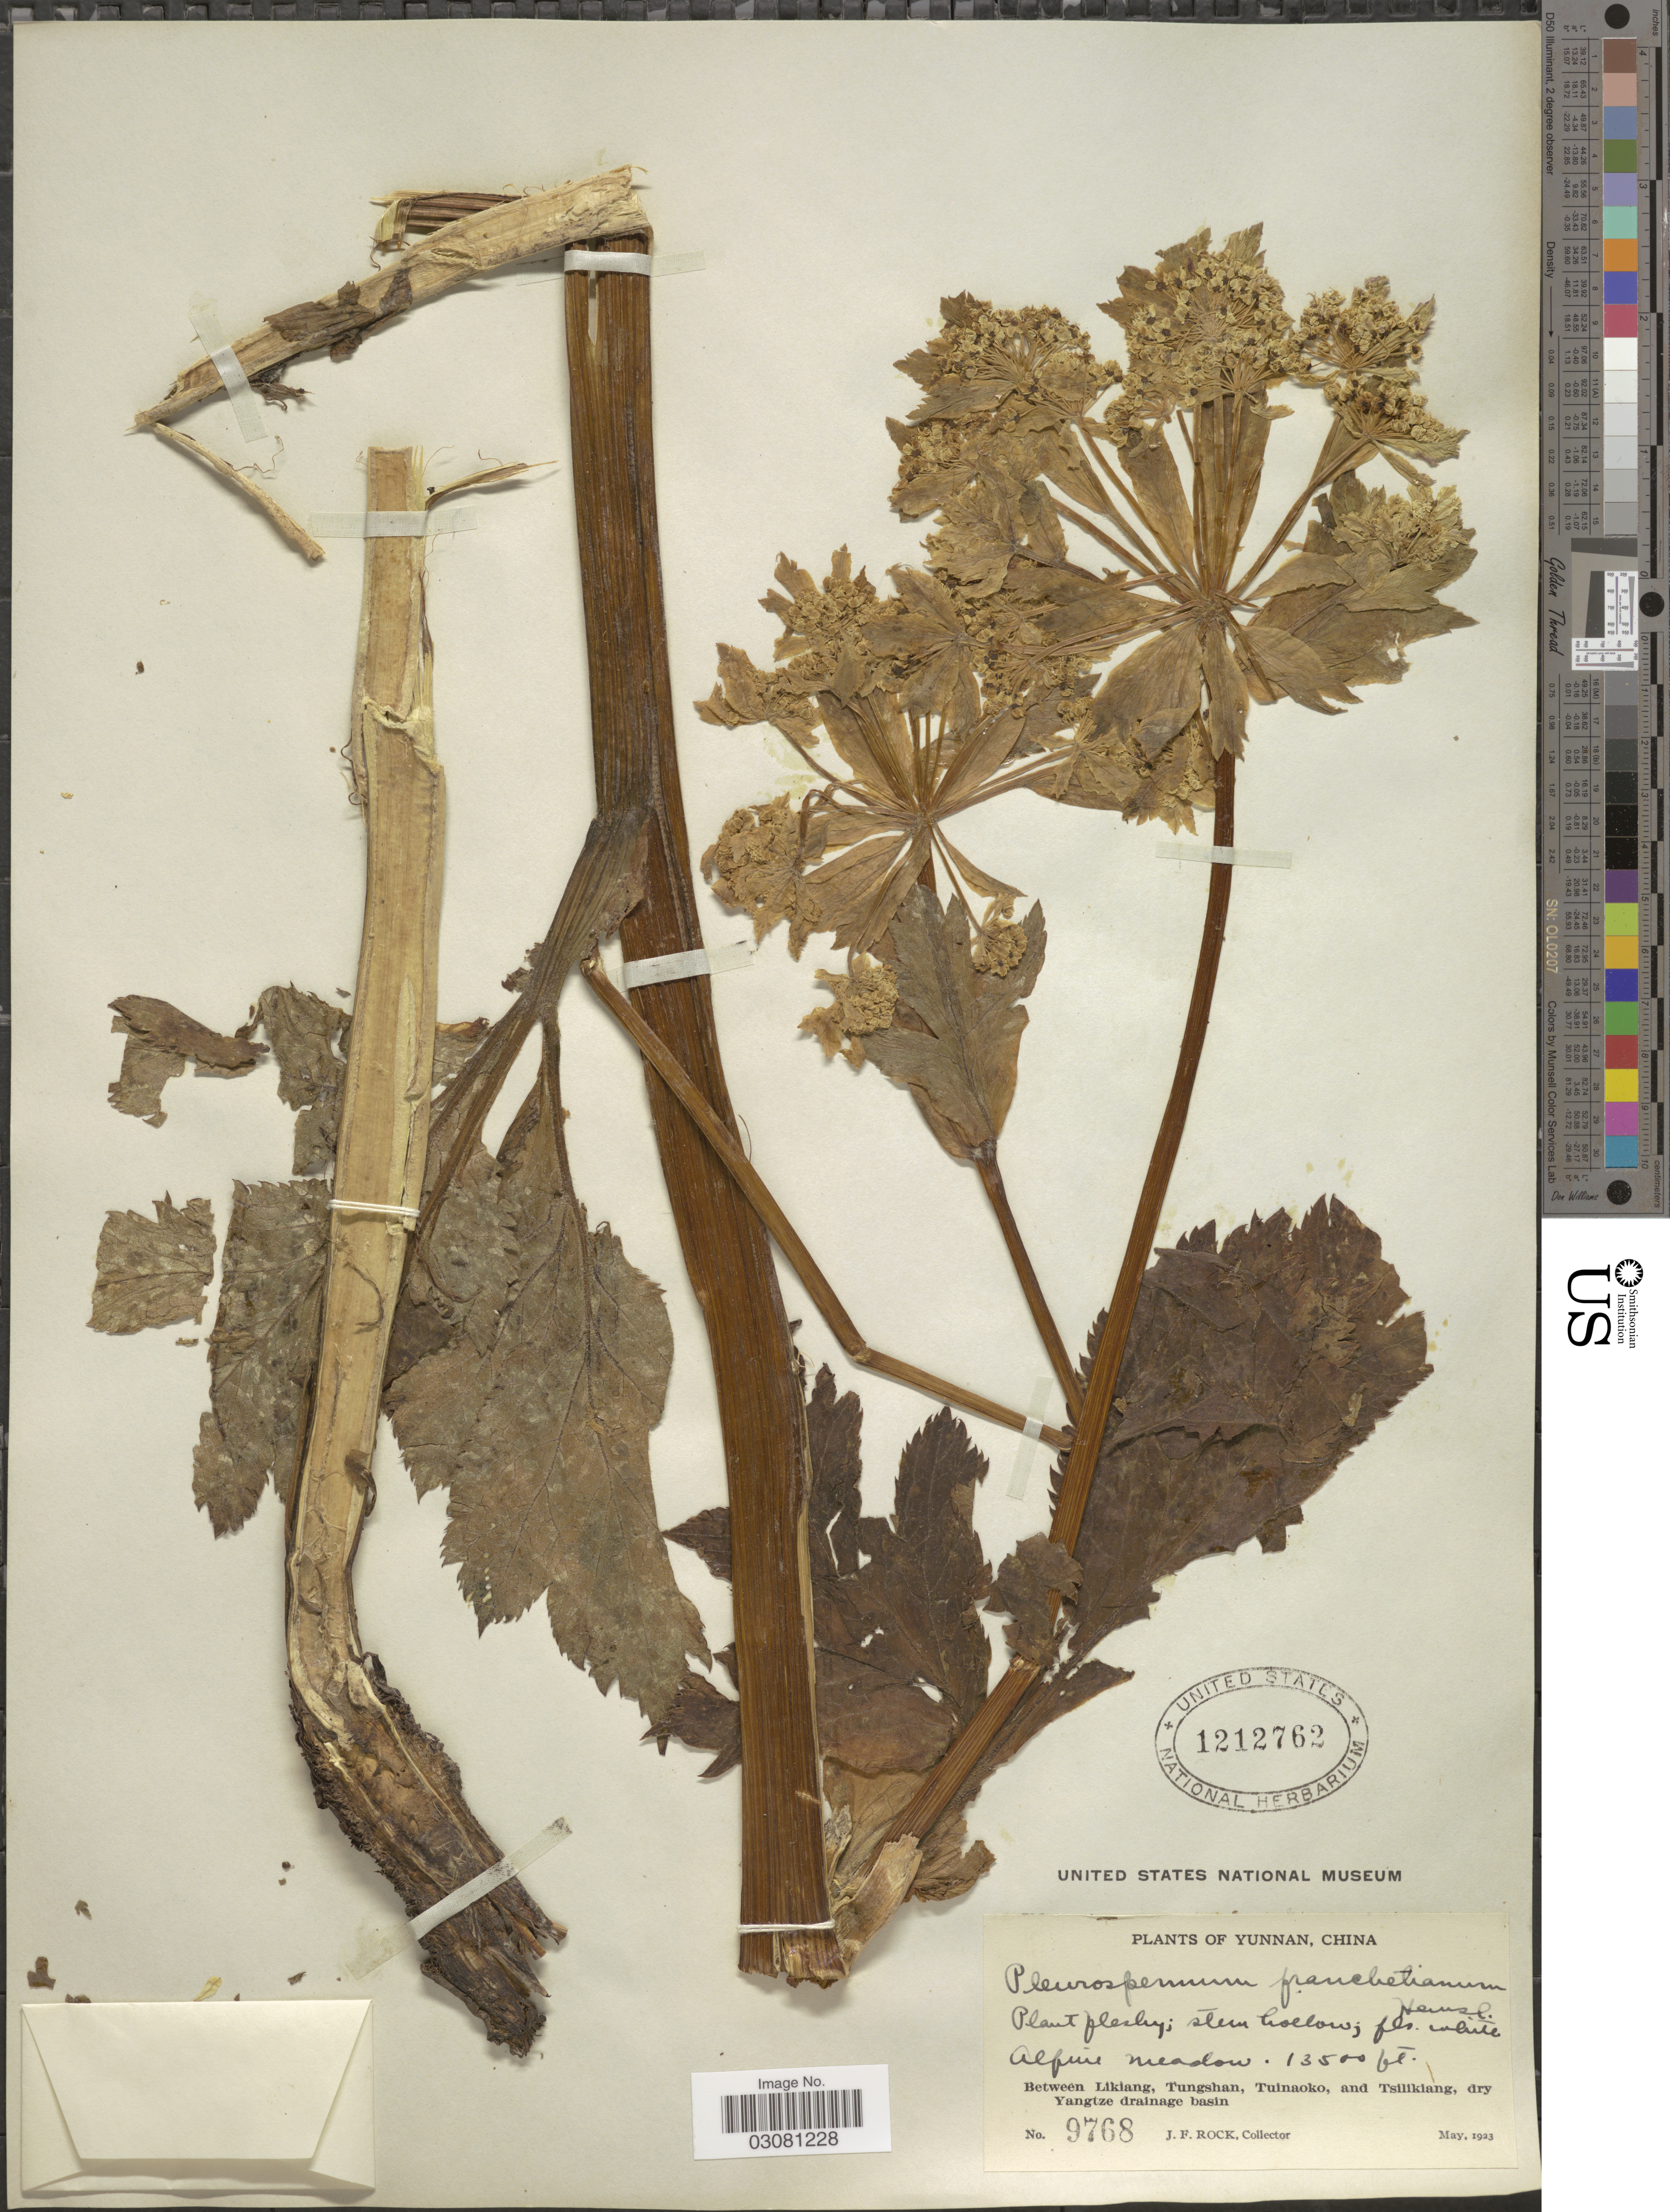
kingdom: Plantae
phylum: Tracheophyta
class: Magnoliopsida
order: Apiales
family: Apiaceae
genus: Pleurospermum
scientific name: Pleurospermum franchetianum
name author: Hemsl.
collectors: J. Rock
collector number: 9768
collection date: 1923-05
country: China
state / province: Yunnan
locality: Between Likiang, Tungshan, Tuinaoko, and Tsilikiang, dry Yangtze drainage basin.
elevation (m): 4115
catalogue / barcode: US 1212762